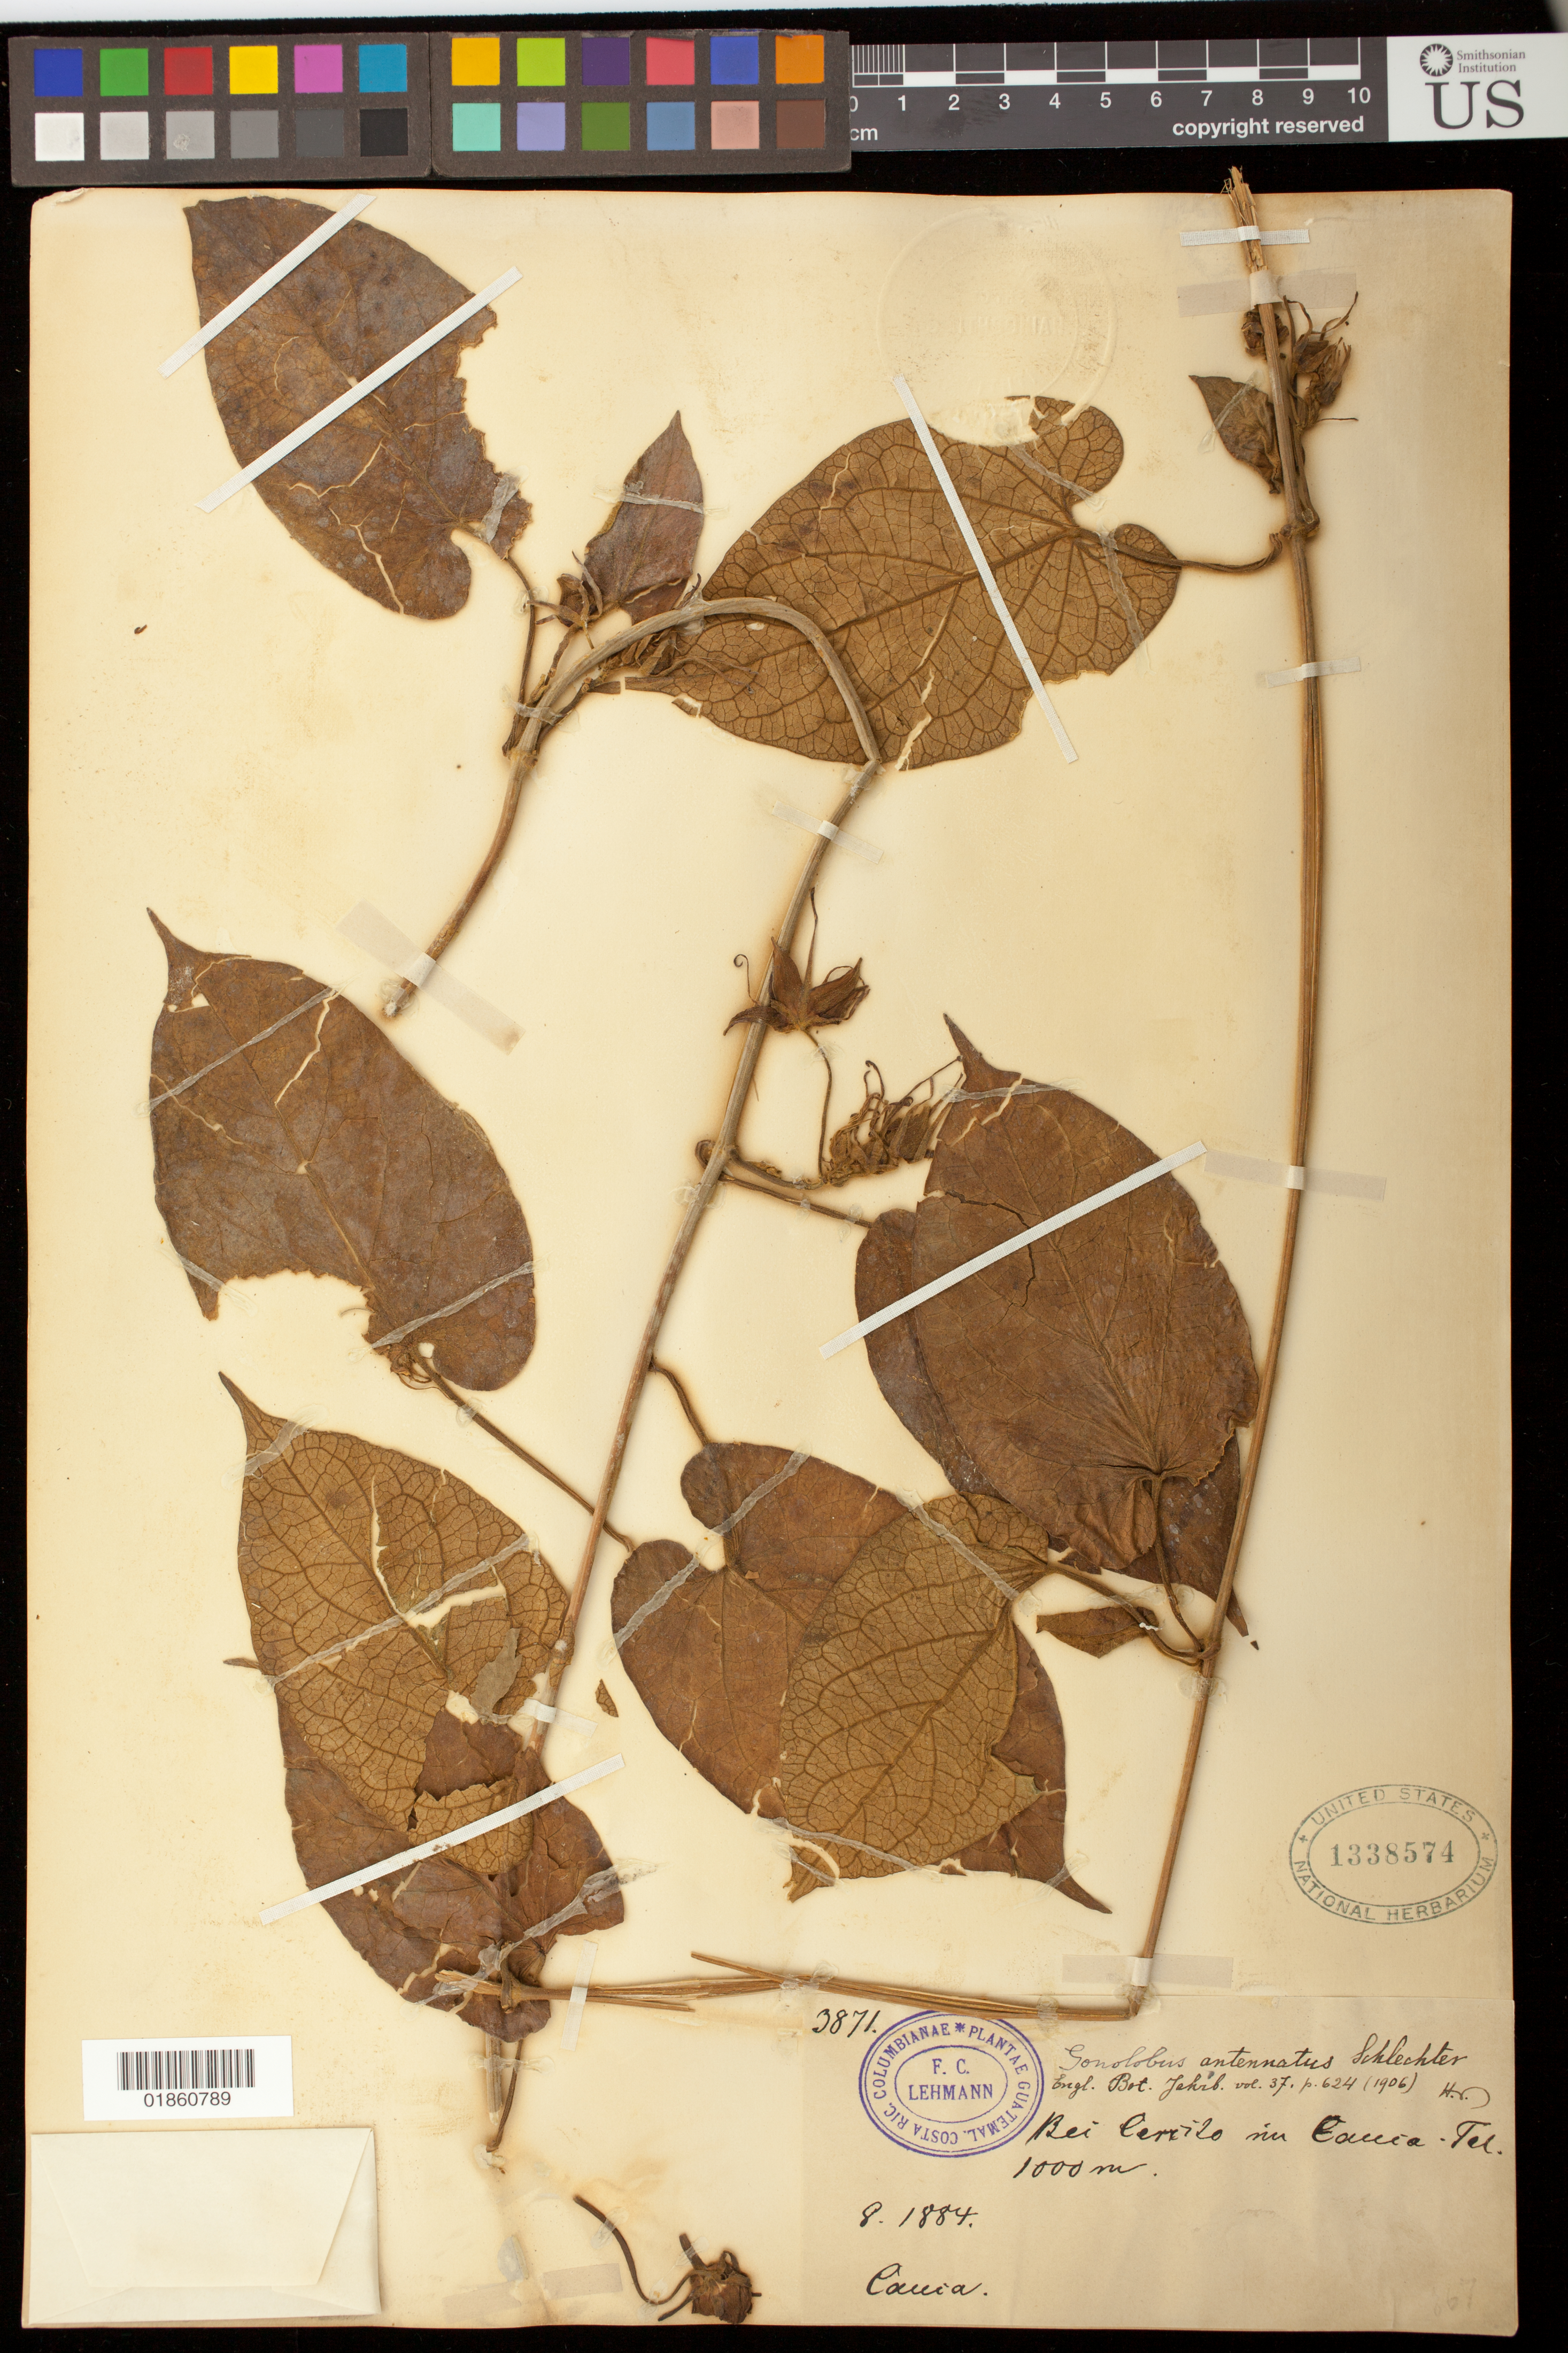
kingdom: Plantae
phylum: Tracheophyta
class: Magnoliopsida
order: Gentianales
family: Apocynaceae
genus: Gonolobus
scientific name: Gonolobus attenuatus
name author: Rusby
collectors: F. C. Lehmann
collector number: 3871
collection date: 1884-08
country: Colombia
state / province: Cauca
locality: Cerrilo [El Cerillo]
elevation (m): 1000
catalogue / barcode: US 1338574